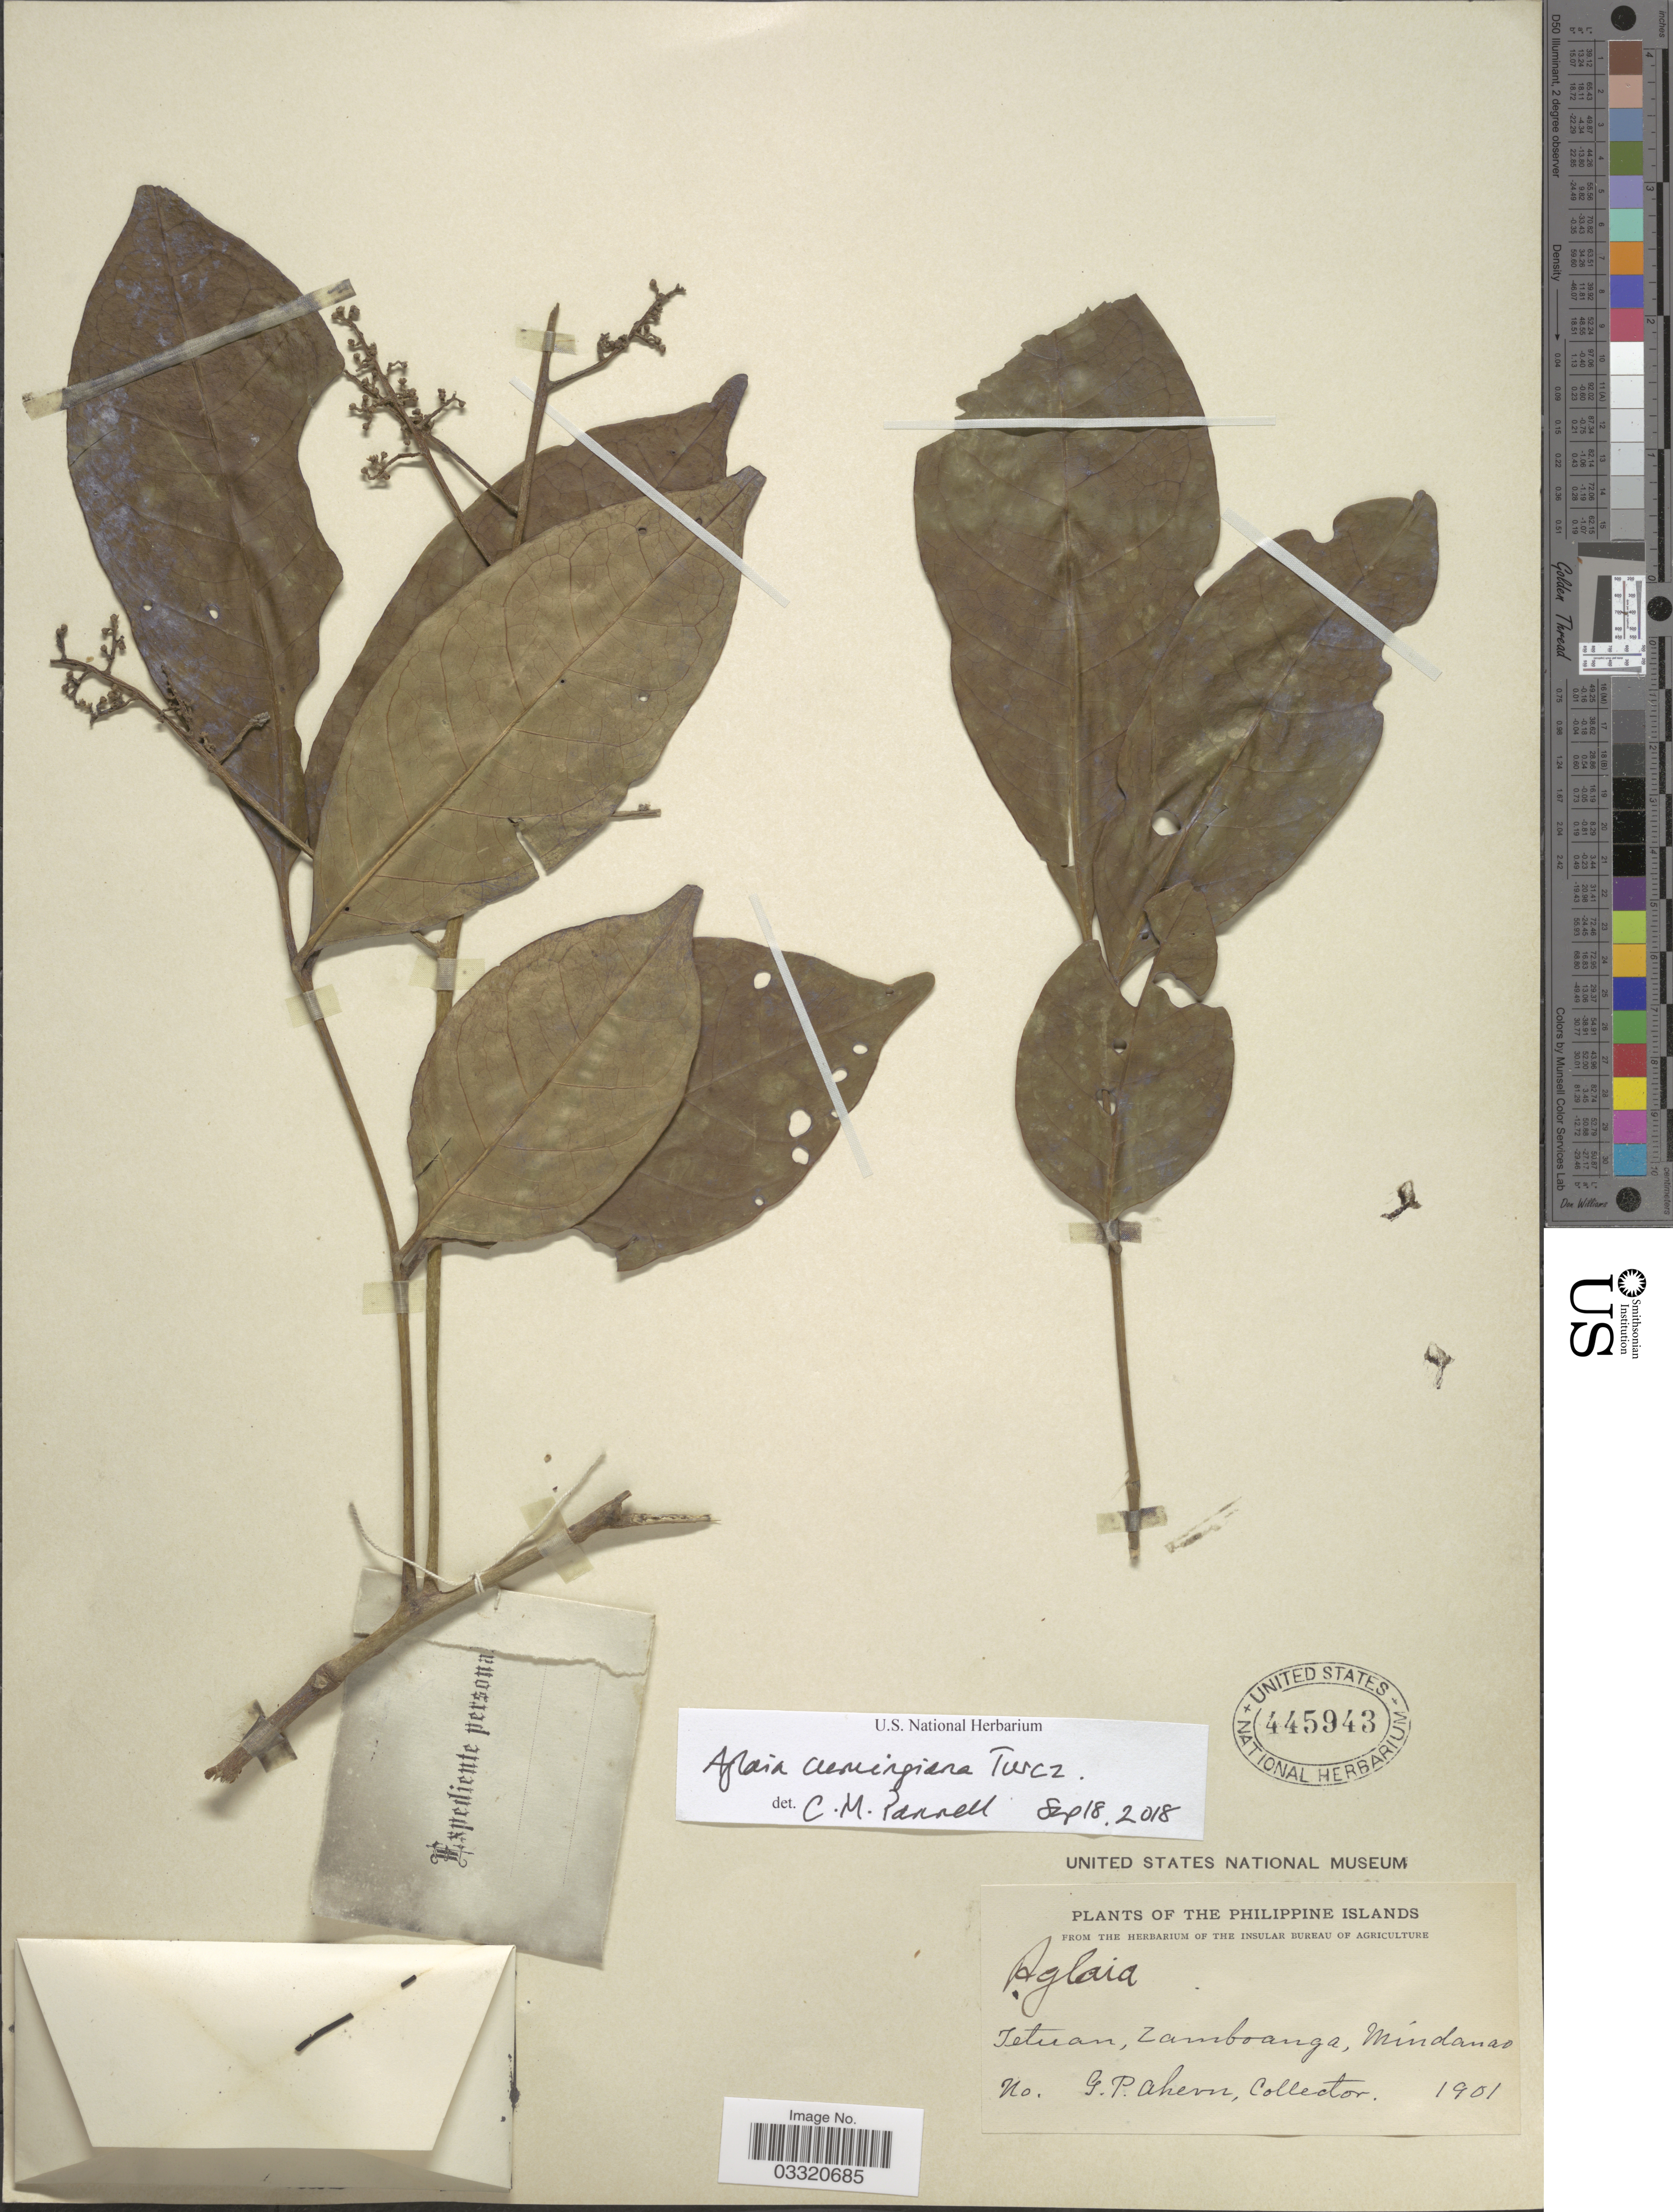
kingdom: Plantae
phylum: Tracheophyta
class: Magnoliopsida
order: Sapindales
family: Meliaceae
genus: Aglaia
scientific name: Aglaia cumingiana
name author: Turcz.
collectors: G. Ahern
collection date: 1901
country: Philippines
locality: The Philippine Islands. Tetuan, Zamboanga, Mindanao.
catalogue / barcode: US 445943